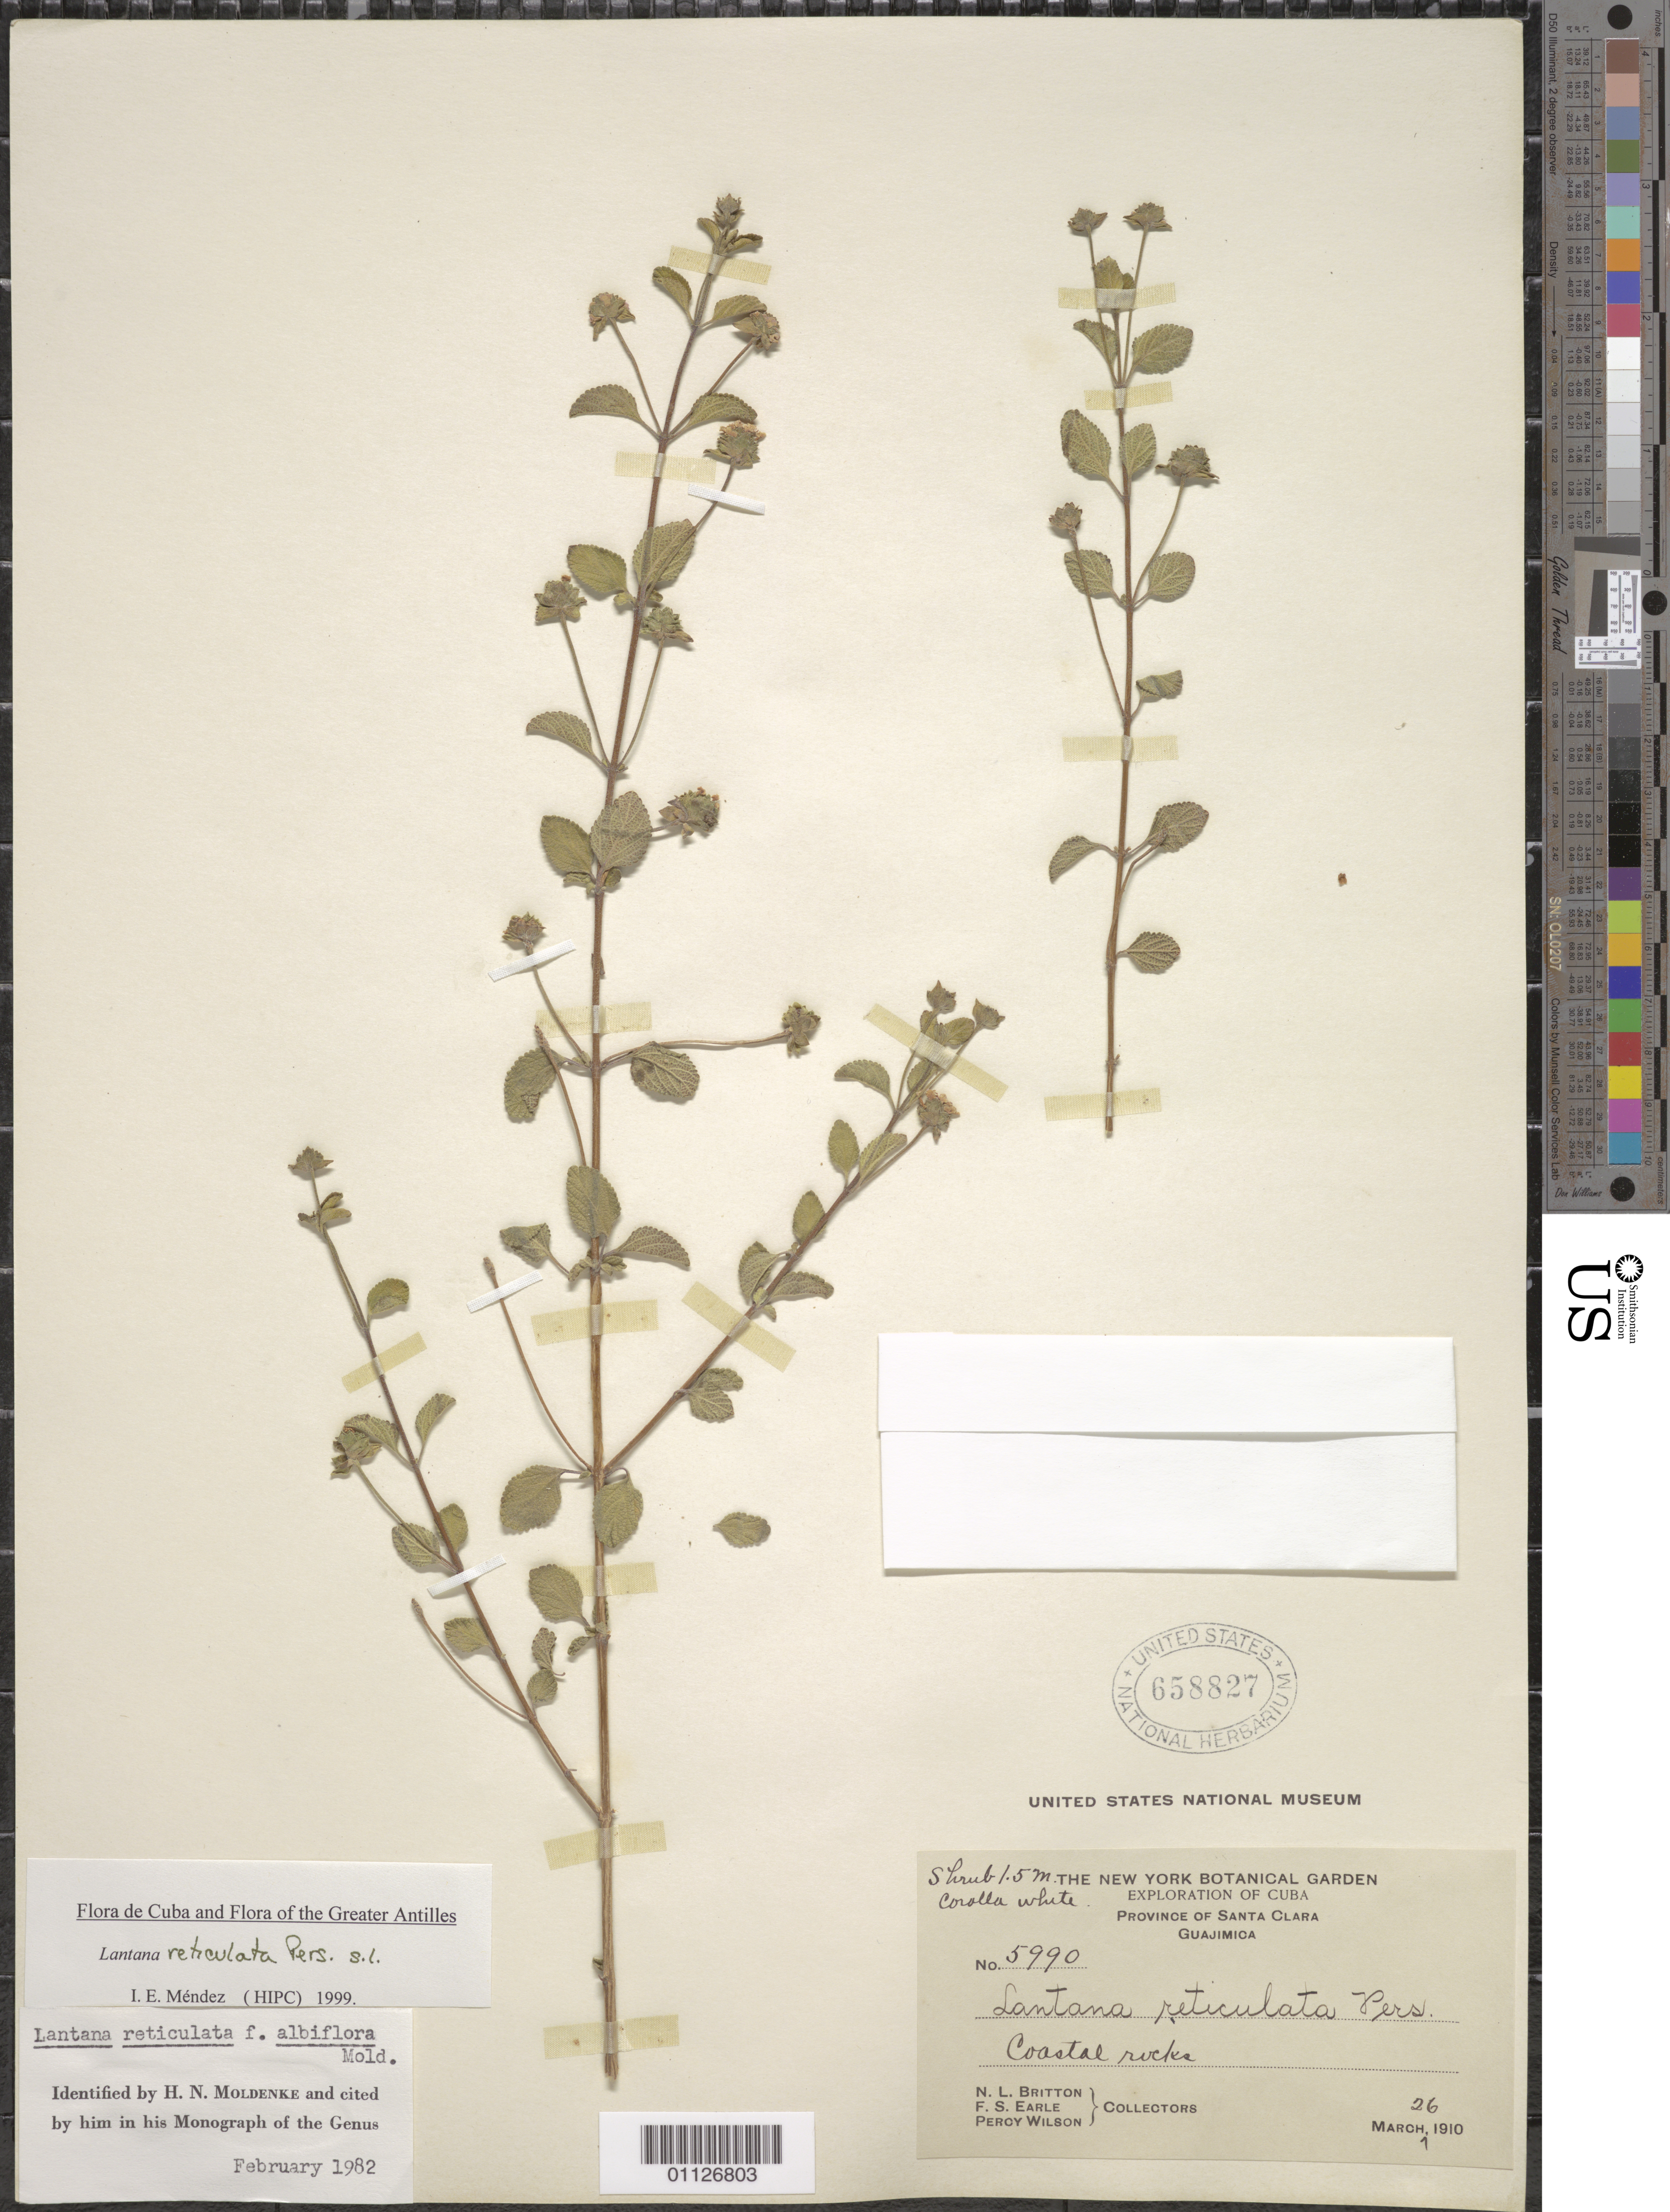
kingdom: Plantae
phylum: Tracheophyta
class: Magnoliopsida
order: Lamiales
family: Verbenaceae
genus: Lantana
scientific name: Lantana reticulata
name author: Pers.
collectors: N. Britton, F. S. Earle & P. Wilson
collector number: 5990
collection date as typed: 26 Mar 1910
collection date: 1910-03-26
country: Cuba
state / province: Cienfuegos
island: Cuba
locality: Guajimica, coastal rocks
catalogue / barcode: US 658827